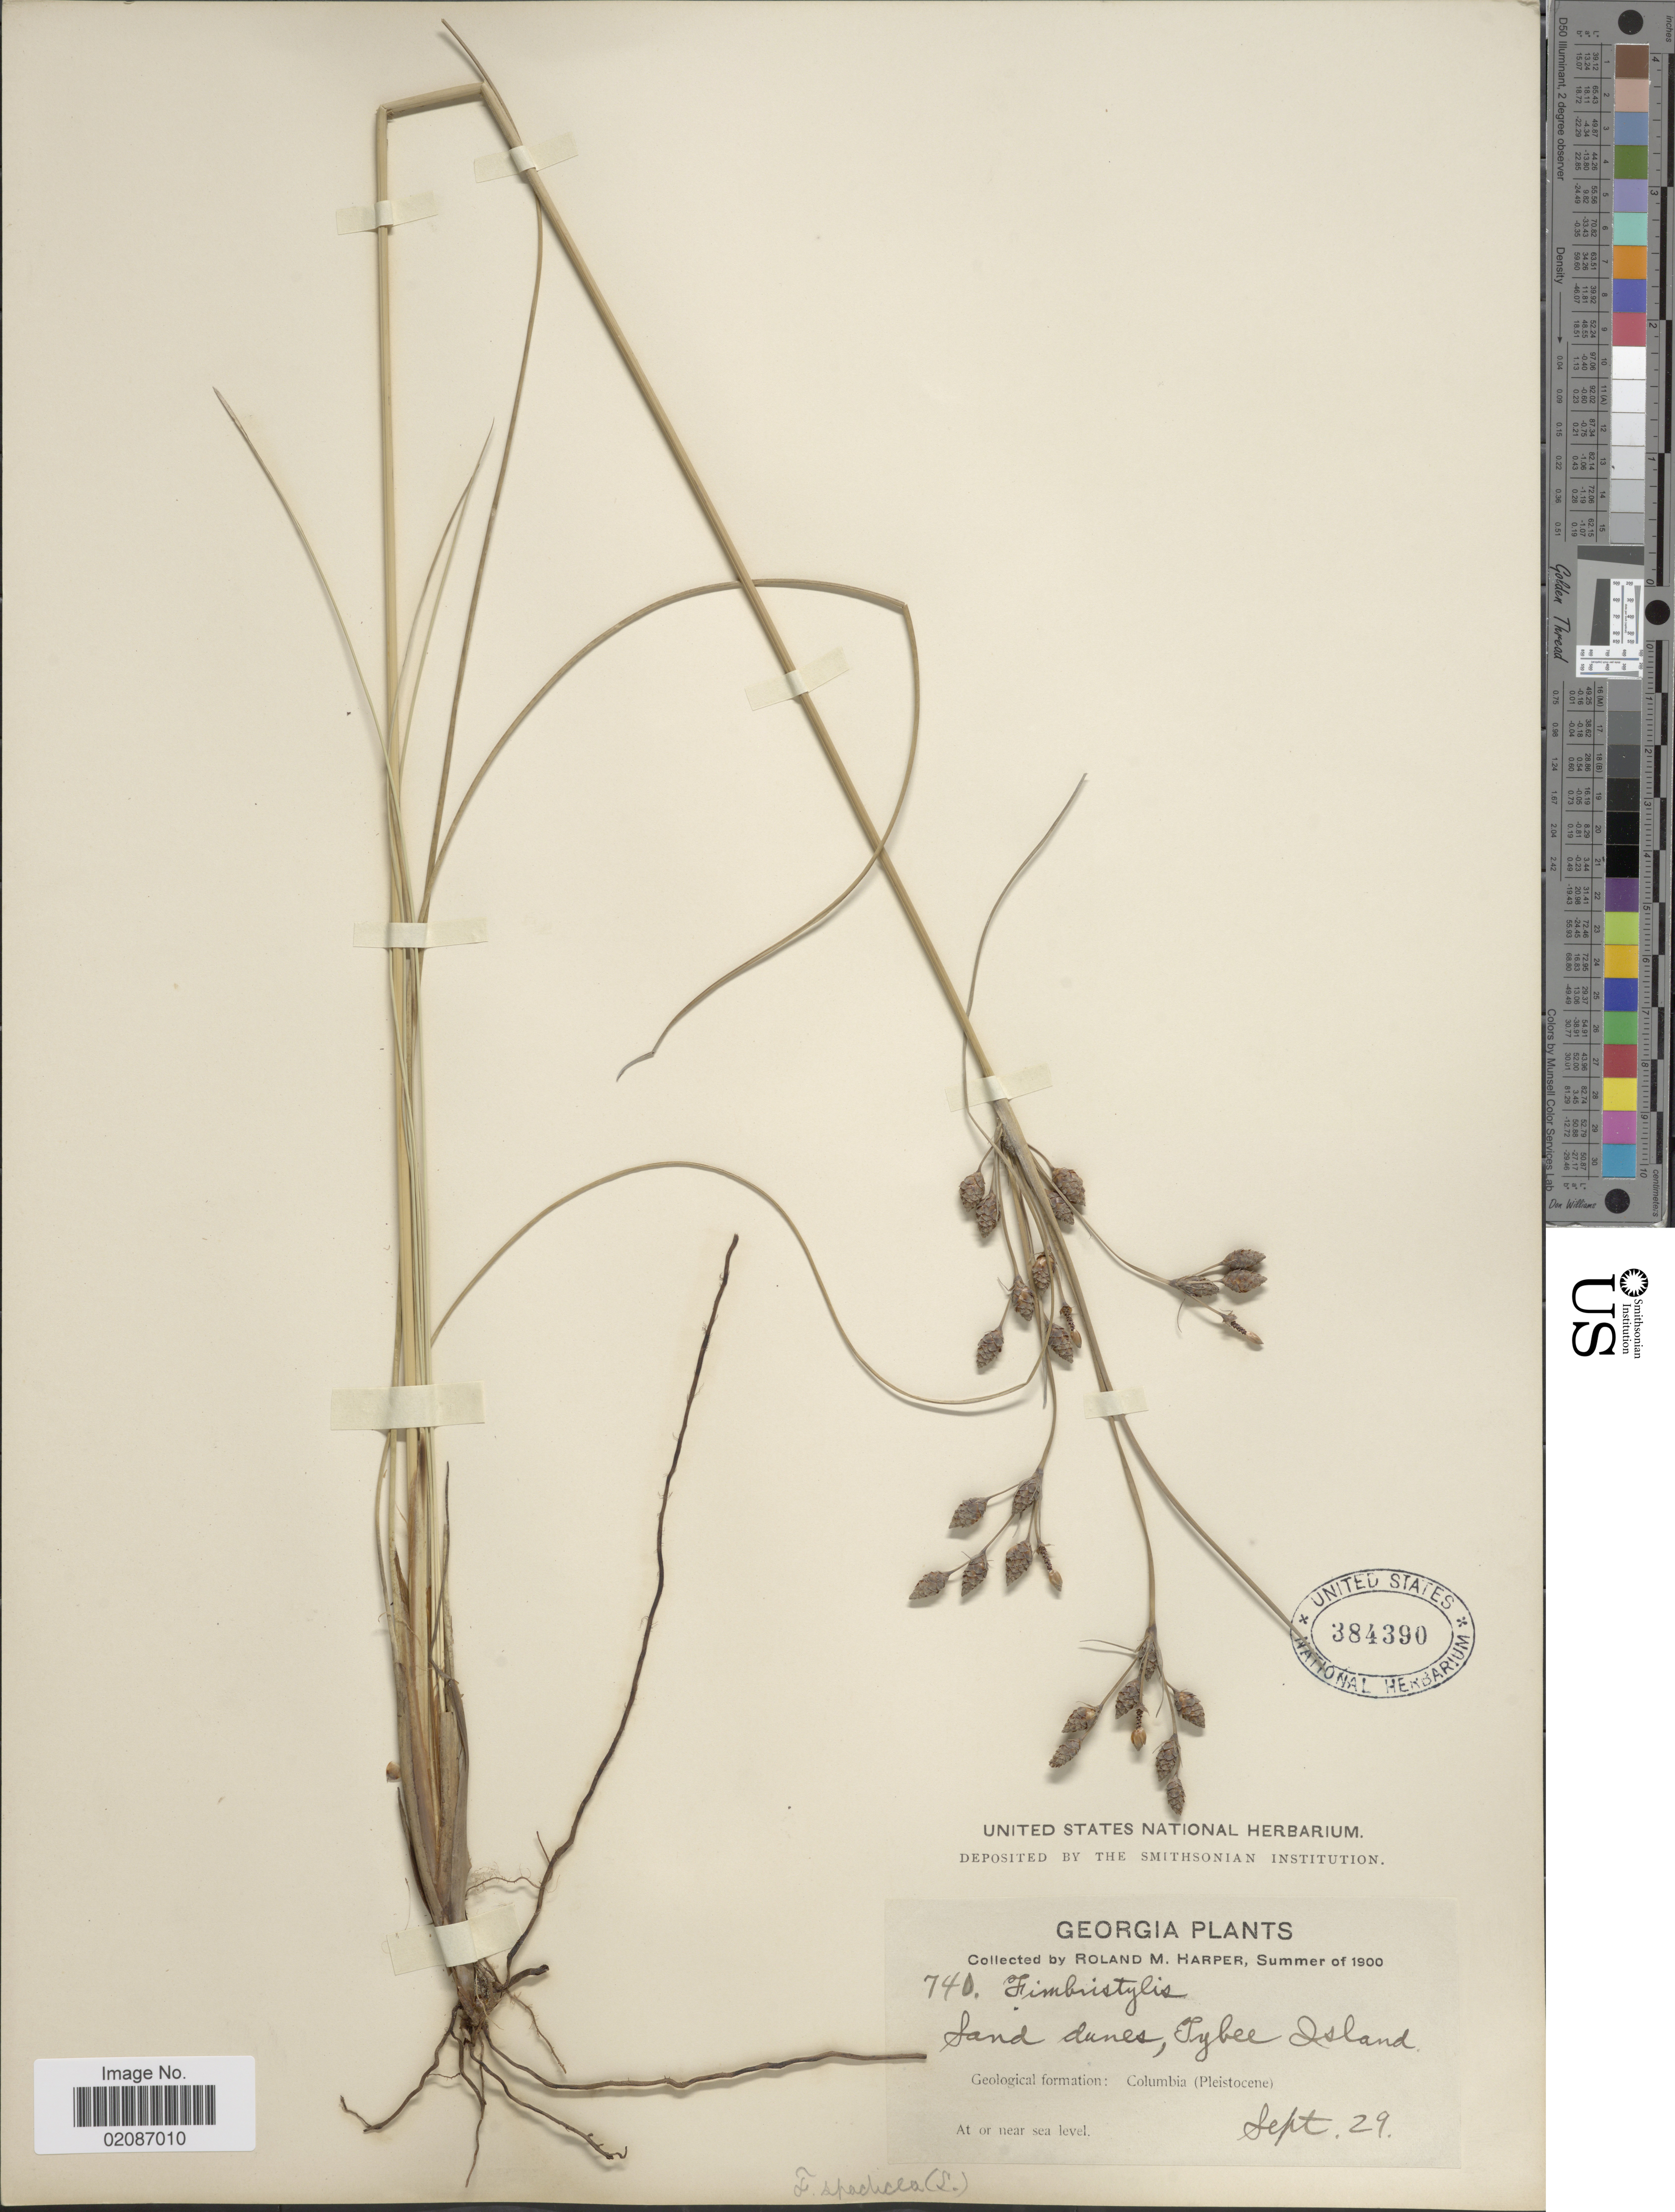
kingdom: Plantae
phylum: Tracheophyta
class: Liliopsida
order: Poales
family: Cyperaceae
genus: Fimbristylis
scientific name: Fimbristylis spadicea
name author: (L.) Vahl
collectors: R. M. Harper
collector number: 740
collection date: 1900-09-29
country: United States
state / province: Georgia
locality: Tybee Island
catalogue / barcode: US 384390